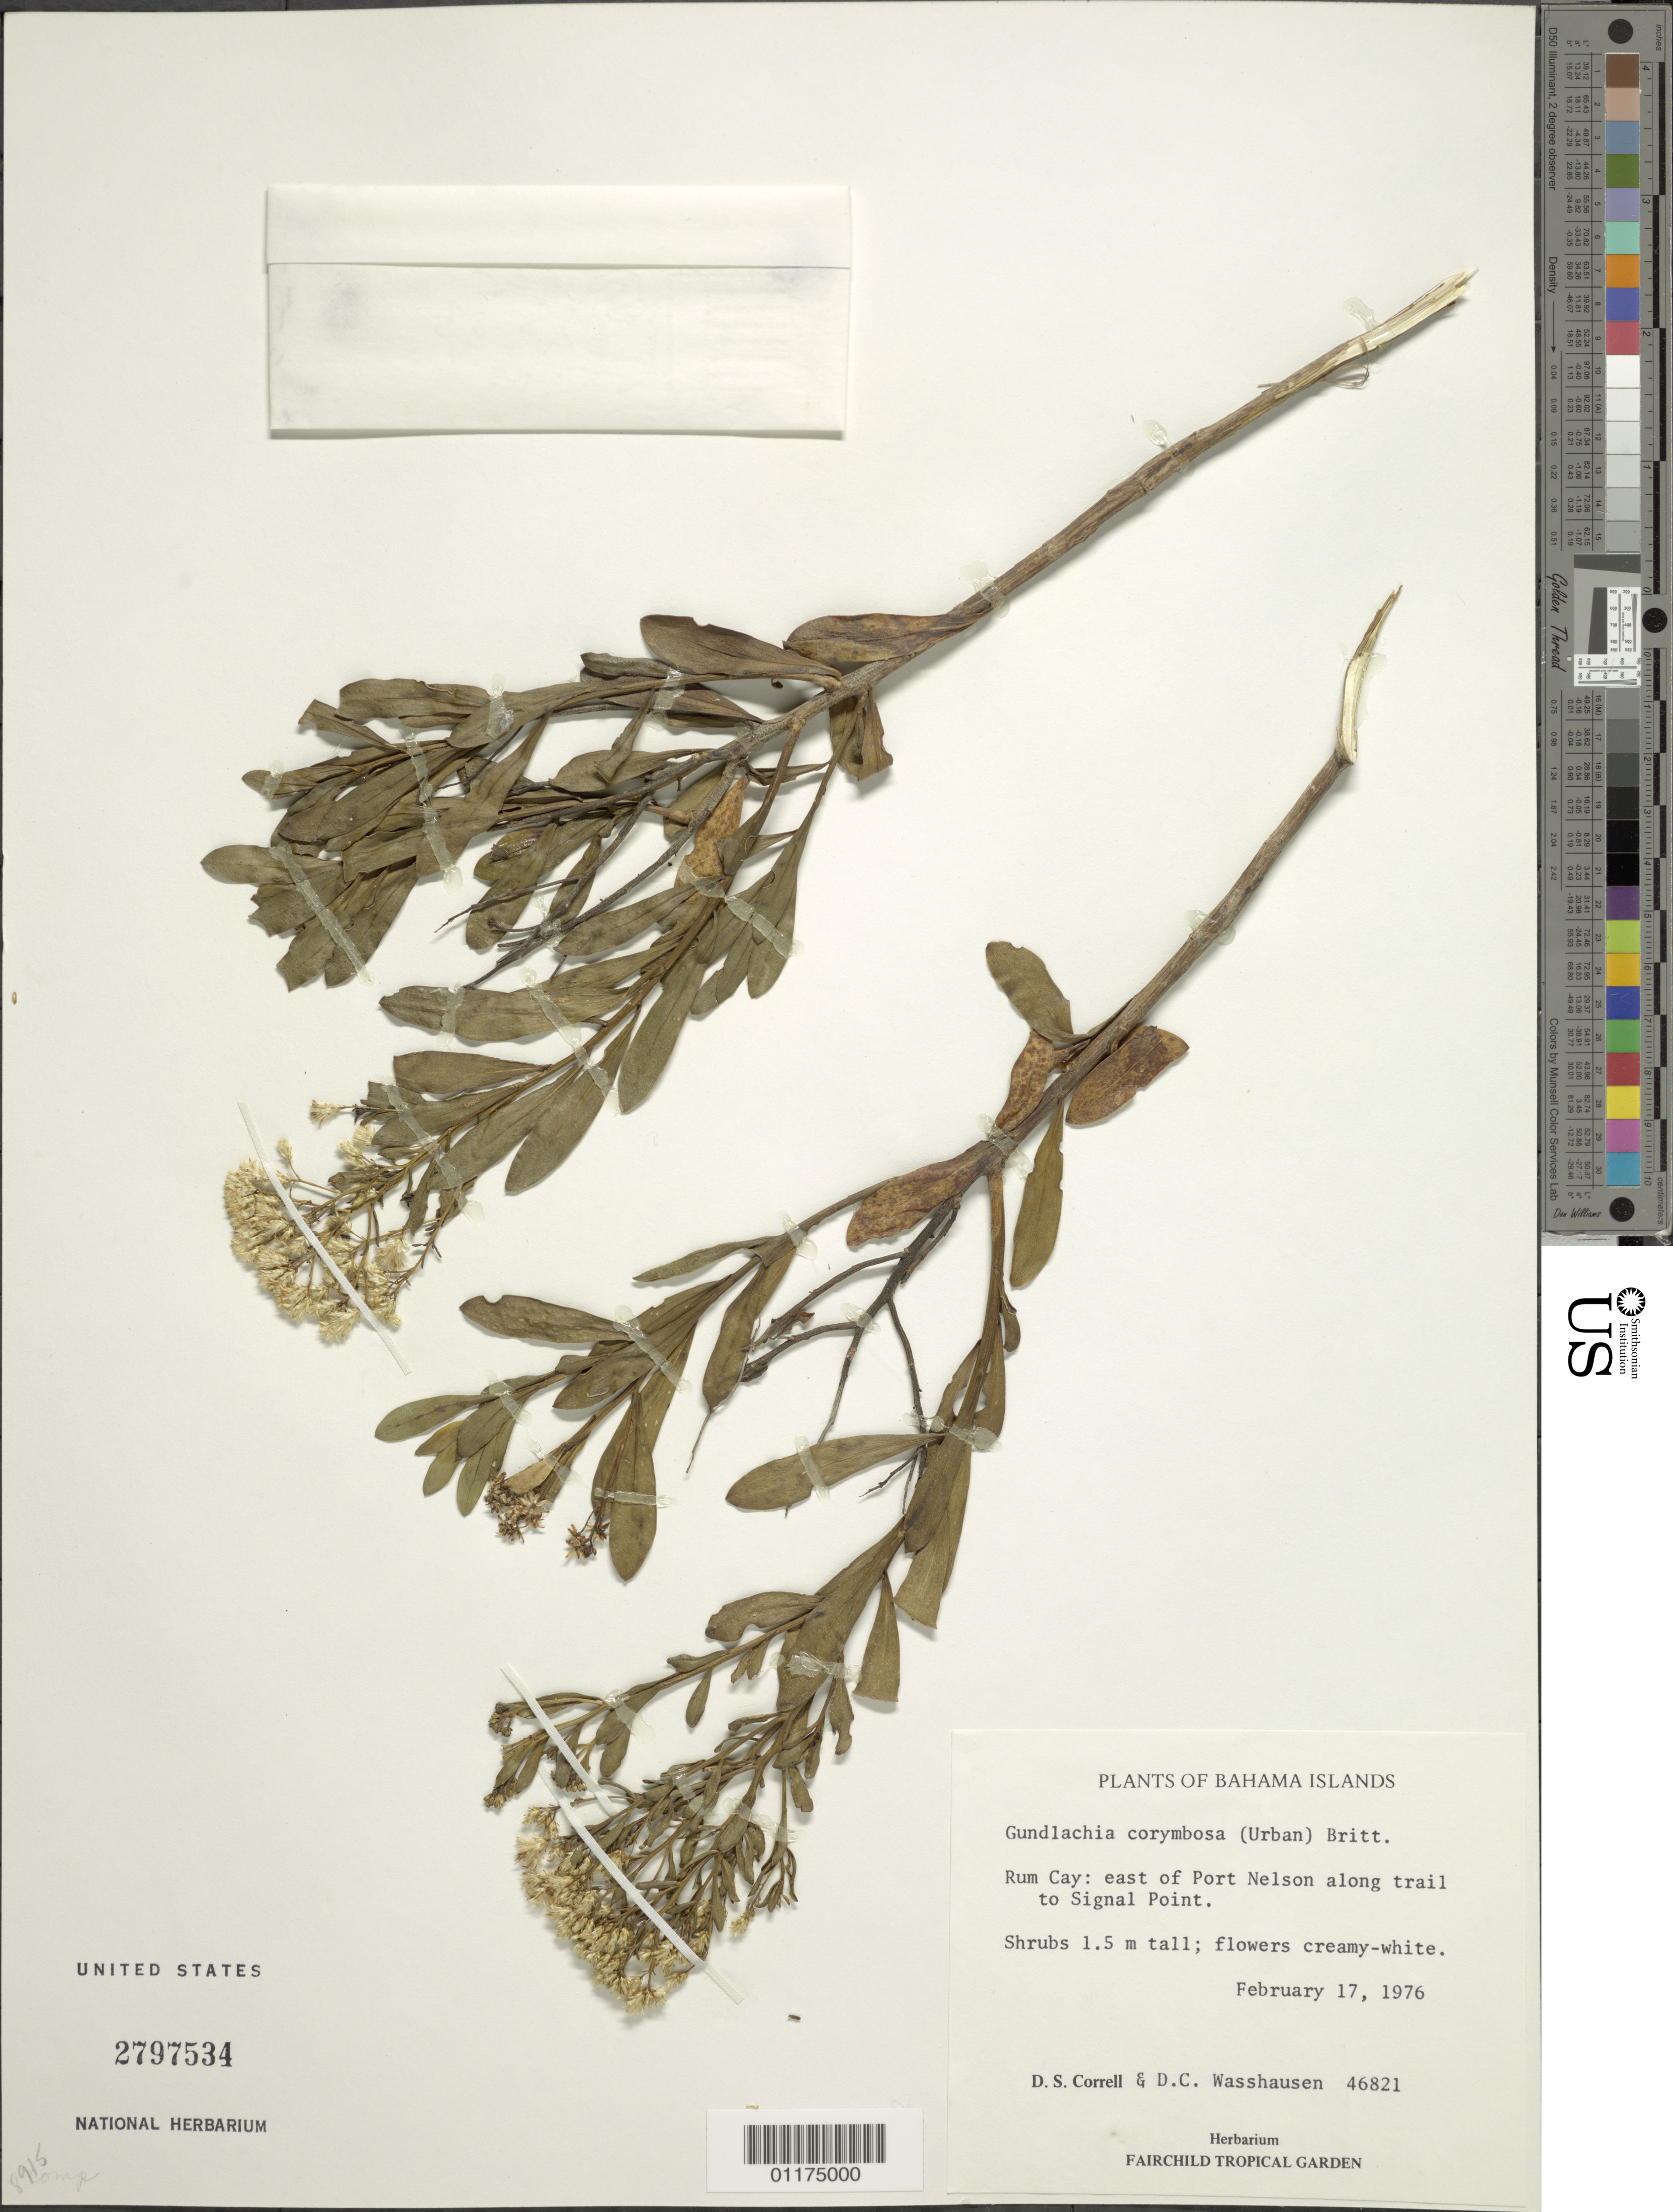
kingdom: Plantae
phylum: Tracheophyta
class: Magnoliopsida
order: Asterales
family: Asteraceae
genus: Gundlachia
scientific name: Gundlachia corymbosa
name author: (Urb.) Britton ex Bold.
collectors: D. S. Correll & D. C. Wasshausen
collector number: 46821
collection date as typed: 17 Feb 1976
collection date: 1976-02-17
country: Bahamas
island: Rum Cay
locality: east of Port Nelson along trail to Signal Point.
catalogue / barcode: US 2797534